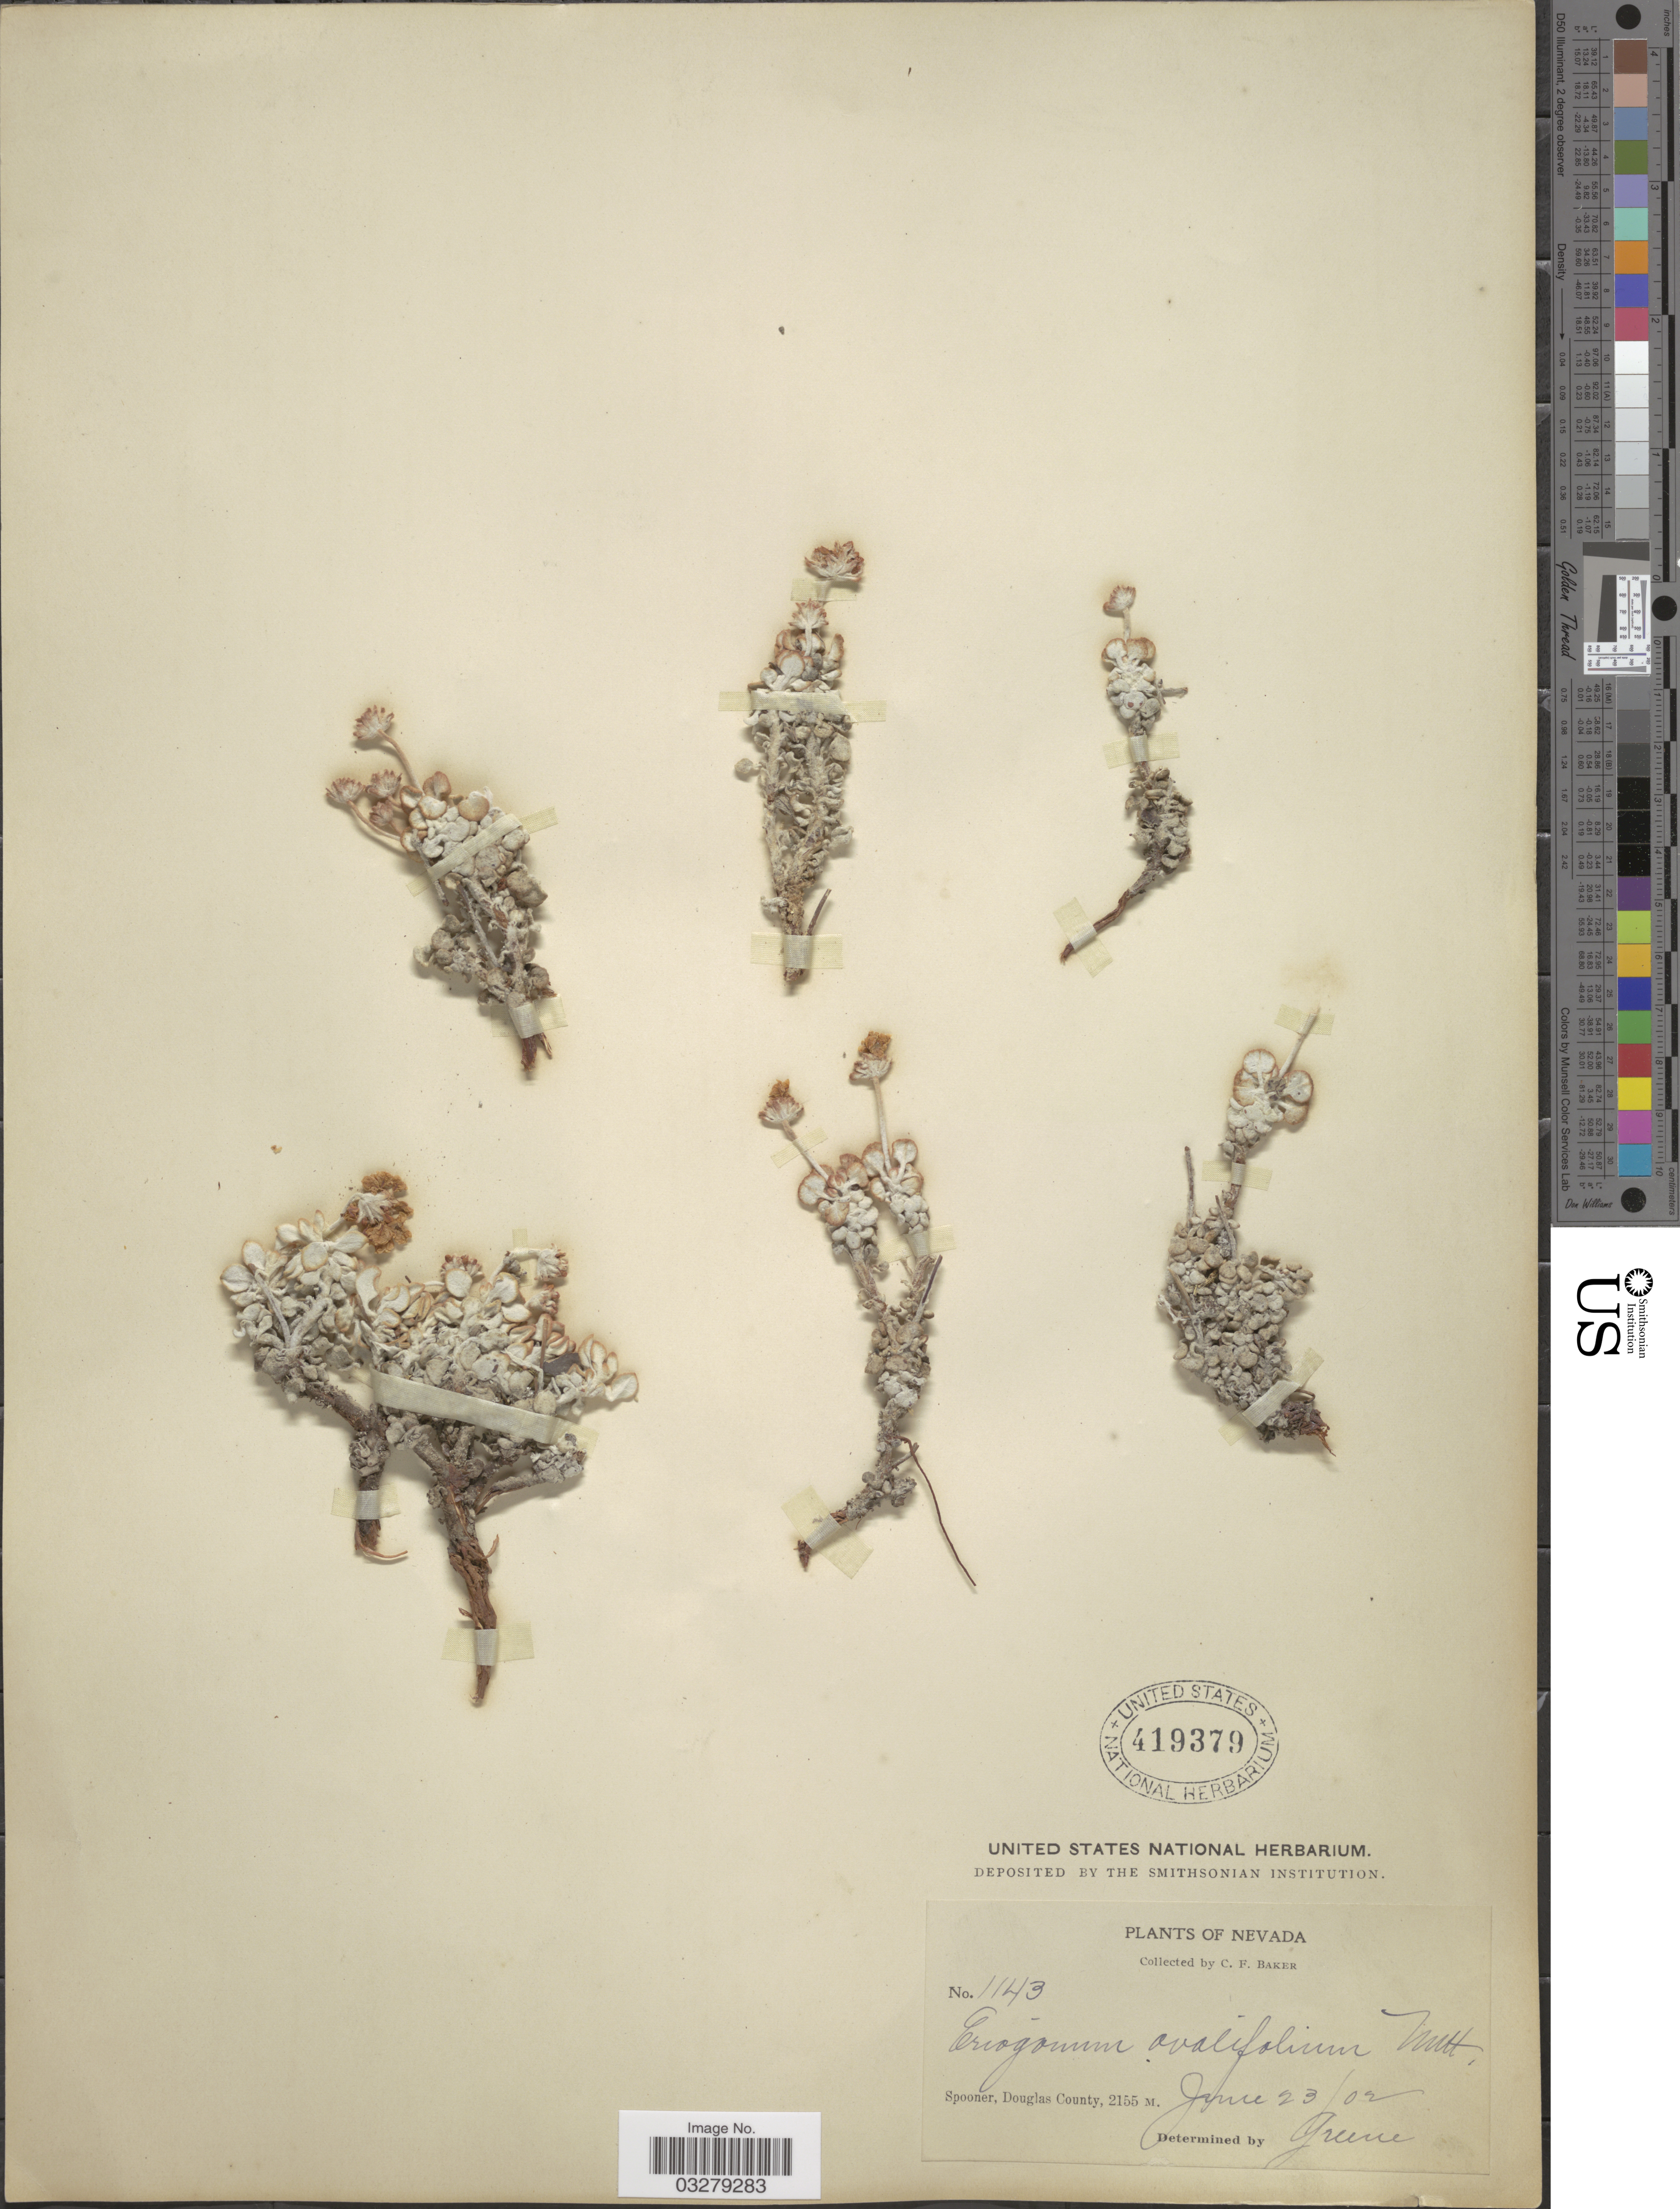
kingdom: Plantae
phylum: Tracheophyta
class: Magnoliopsida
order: Caryophyllales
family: Polygonaceae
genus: Eriogonum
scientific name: Eriogonum ovalifolium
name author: Nutt.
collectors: C. F. Baker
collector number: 1143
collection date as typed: Transcribed d/m/y: 23/6/2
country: United States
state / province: Nevada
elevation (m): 2155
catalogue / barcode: US 419379